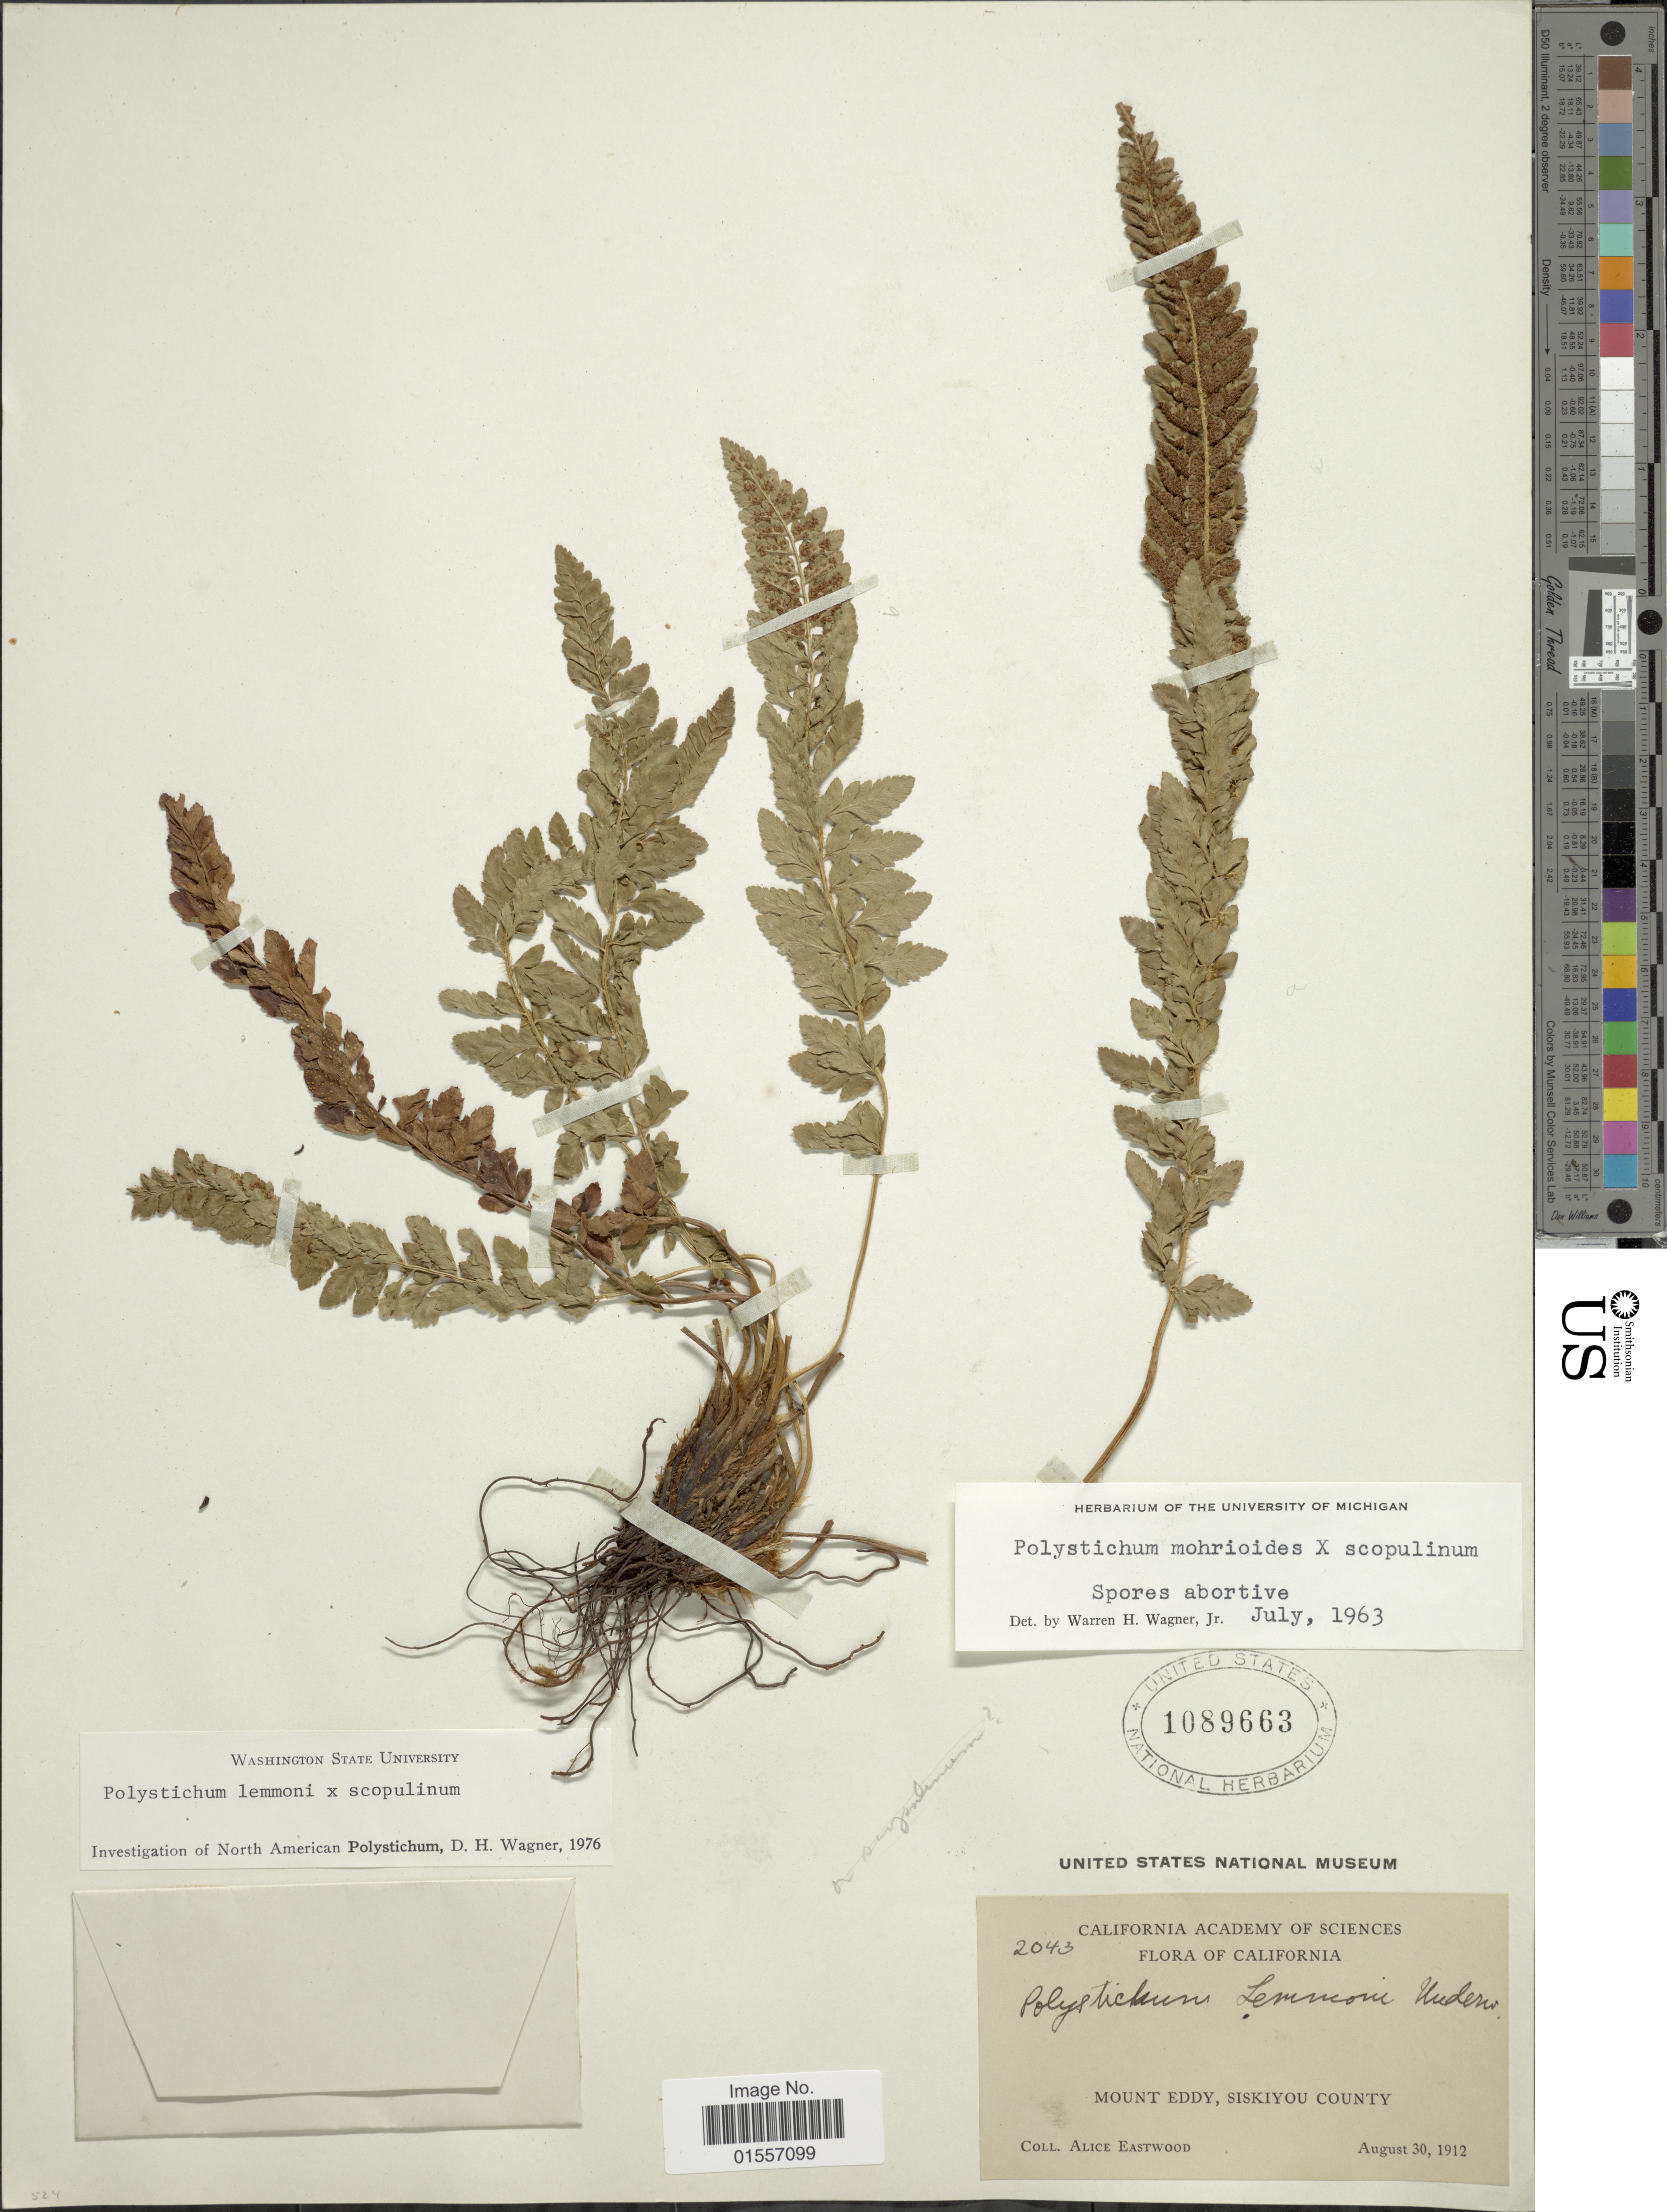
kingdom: Plantae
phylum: Tracheophyta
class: Polypodiopsida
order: Polypodiales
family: Dryopteridaceae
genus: Polystichum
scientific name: Polystichum lemmonii x P. scopulinum (D.C. Eaton) Maxon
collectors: A. Eastwood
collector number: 2043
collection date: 1912-08-30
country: United States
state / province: California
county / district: Siskiyou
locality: California, Mount Eddy, Siskiyou County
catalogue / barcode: US 1089663